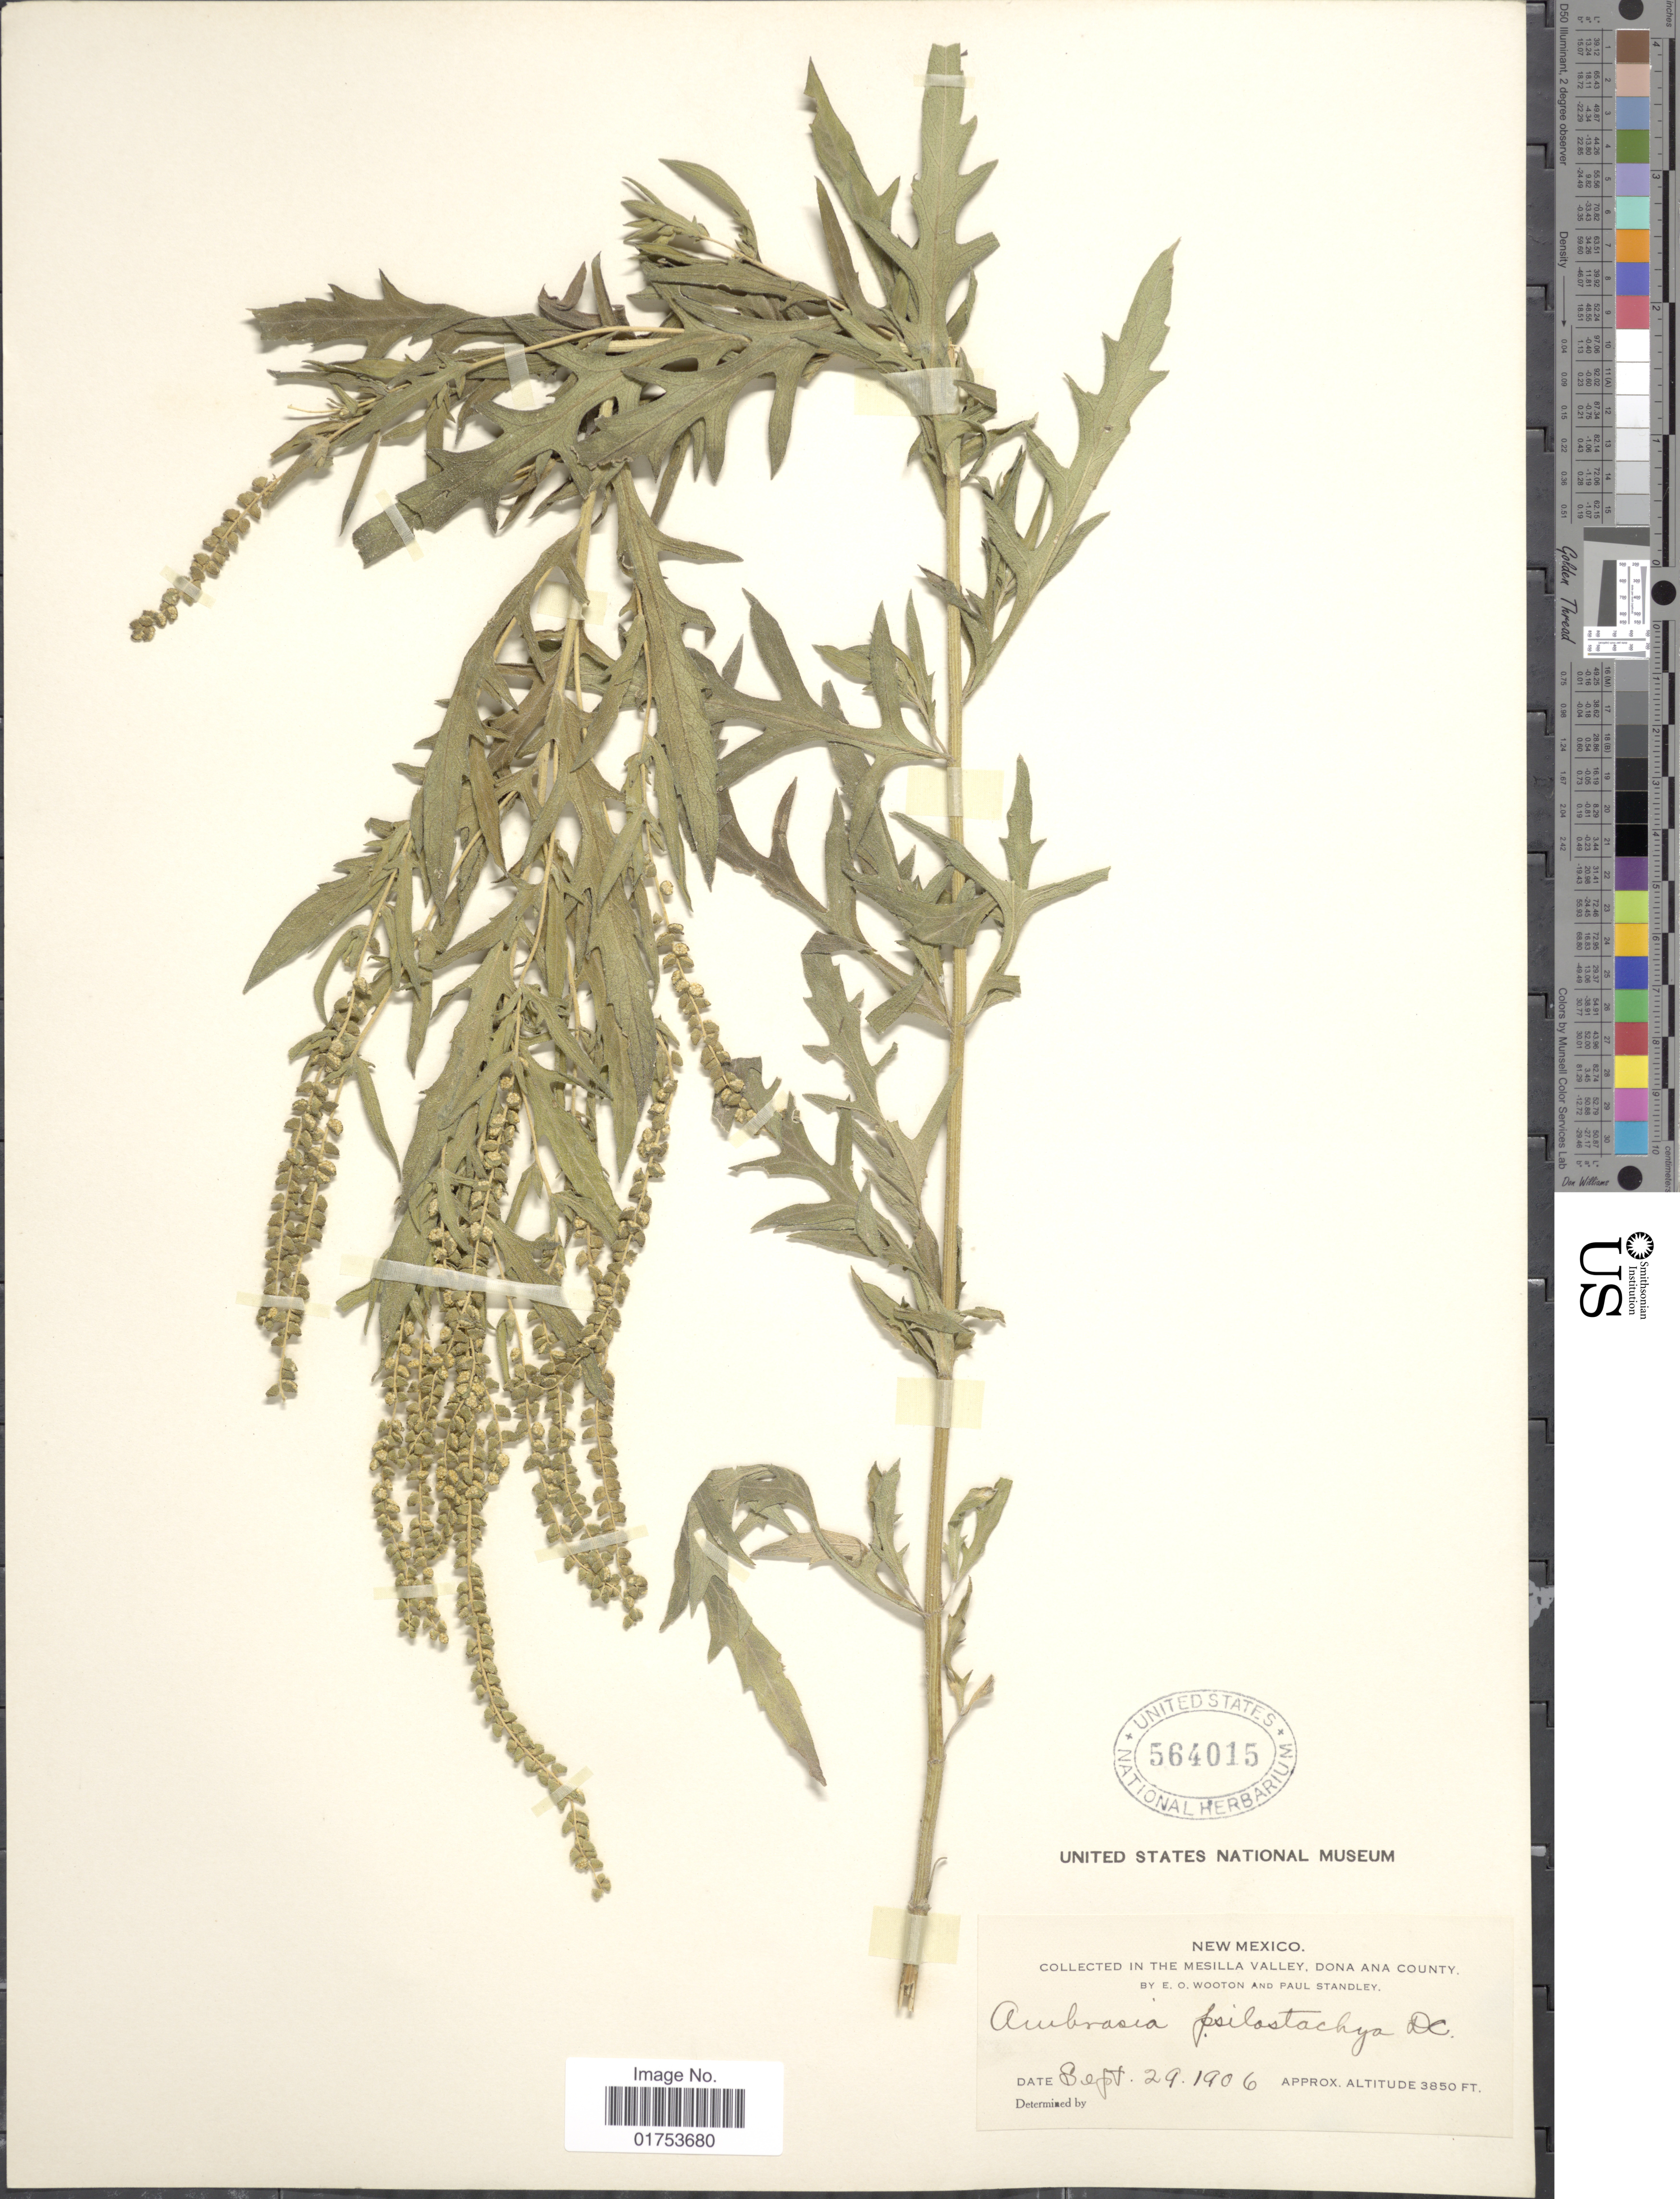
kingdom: Plantae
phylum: Tracheophyta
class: Magnoliopsida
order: Asterales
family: Asteraceae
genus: Ambrosia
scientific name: Ambrosia psilostachya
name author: DC.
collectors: E. O. Wooton & P. C. Standley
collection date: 1906-09-29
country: United States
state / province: New Mexico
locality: Mesilla Valley, Dona Ana County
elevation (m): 1173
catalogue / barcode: US 564015